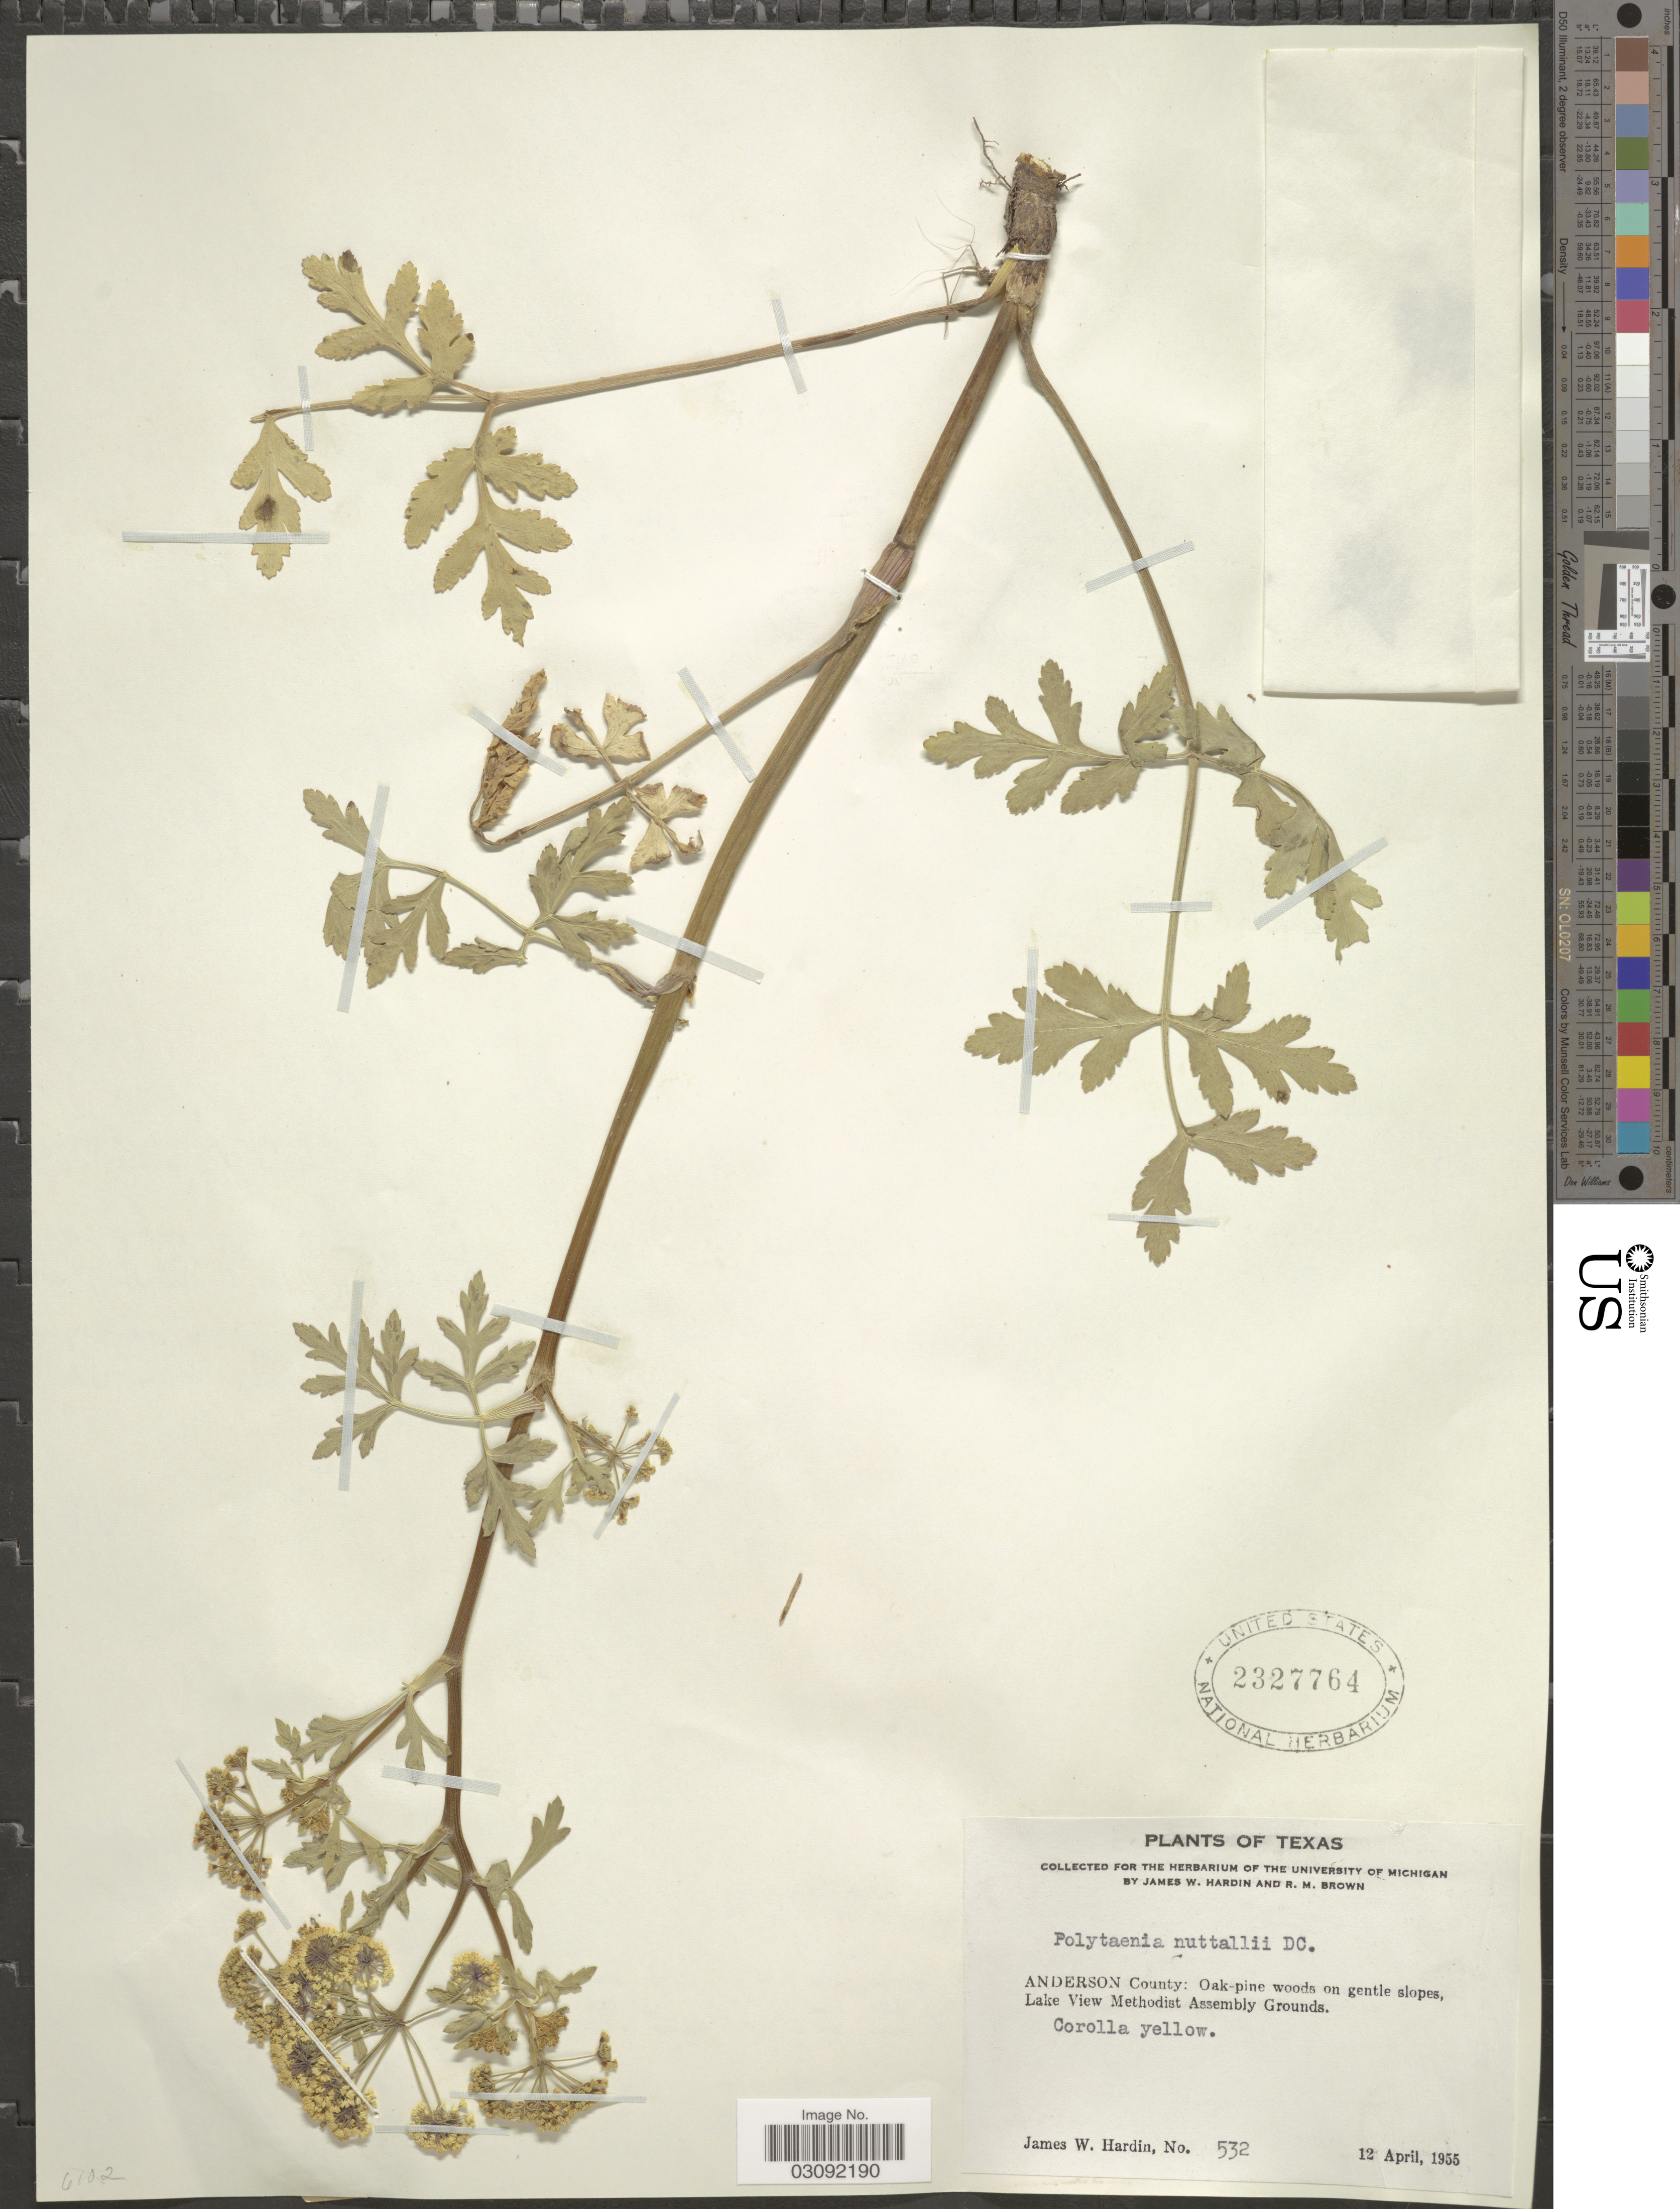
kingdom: Plantae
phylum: Tracheophyta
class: Magnoliopsida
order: Apiales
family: Apiaceae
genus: Polytaenia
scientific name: Polytaenia nuttallii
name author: DC.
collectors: J. Hardin & R. Brown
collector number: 532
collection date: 1955-04-12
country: United States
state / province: Texas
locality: Anderson County: Oak-pine woods on gentle slopes, Lake View Methodist Assembly Grounds.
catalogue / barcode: US 2327764